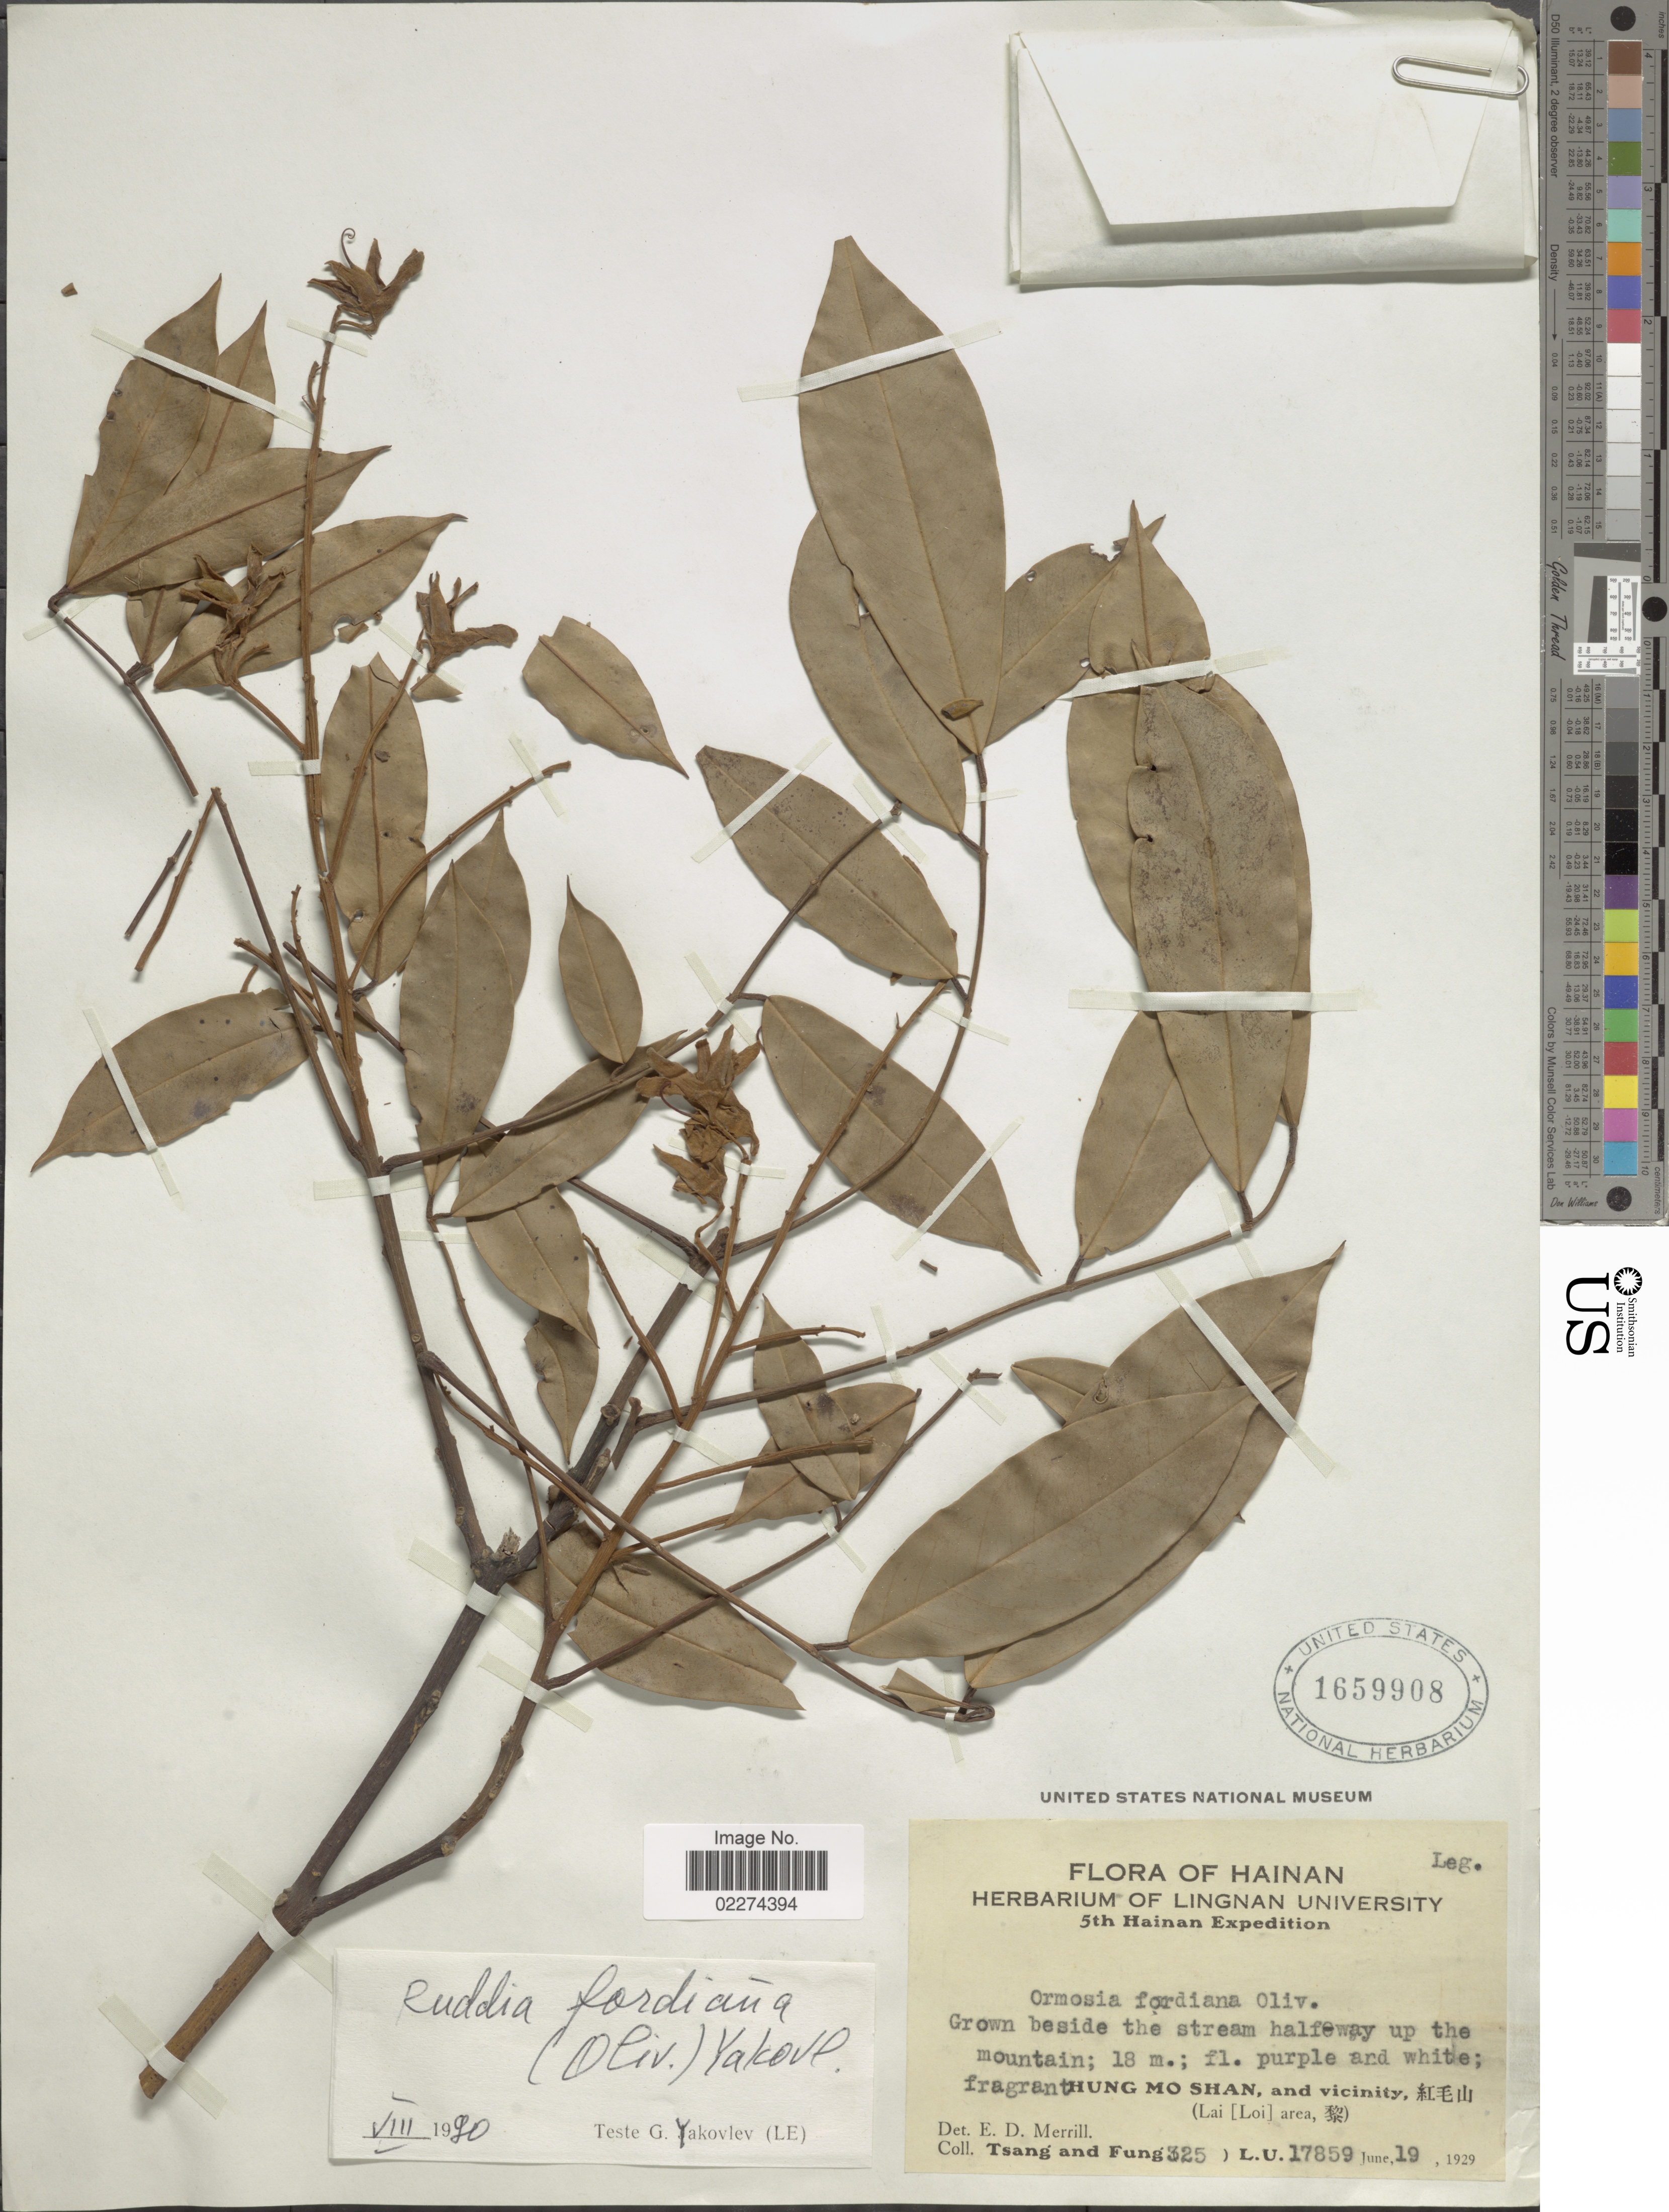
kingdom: Plantae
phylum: Tracheophyta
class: Magnoliopsida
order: Fabales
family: Fabaceae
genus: Ormosia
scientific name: Ormosia fordiana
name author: Oliv.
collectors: -. T'sang & Fung, --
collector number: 325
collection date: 1929-06-19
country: China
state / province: Hainan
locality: Hung Mo Shan, and vicinity, (La [Loi] area)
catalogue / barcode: US 1659908